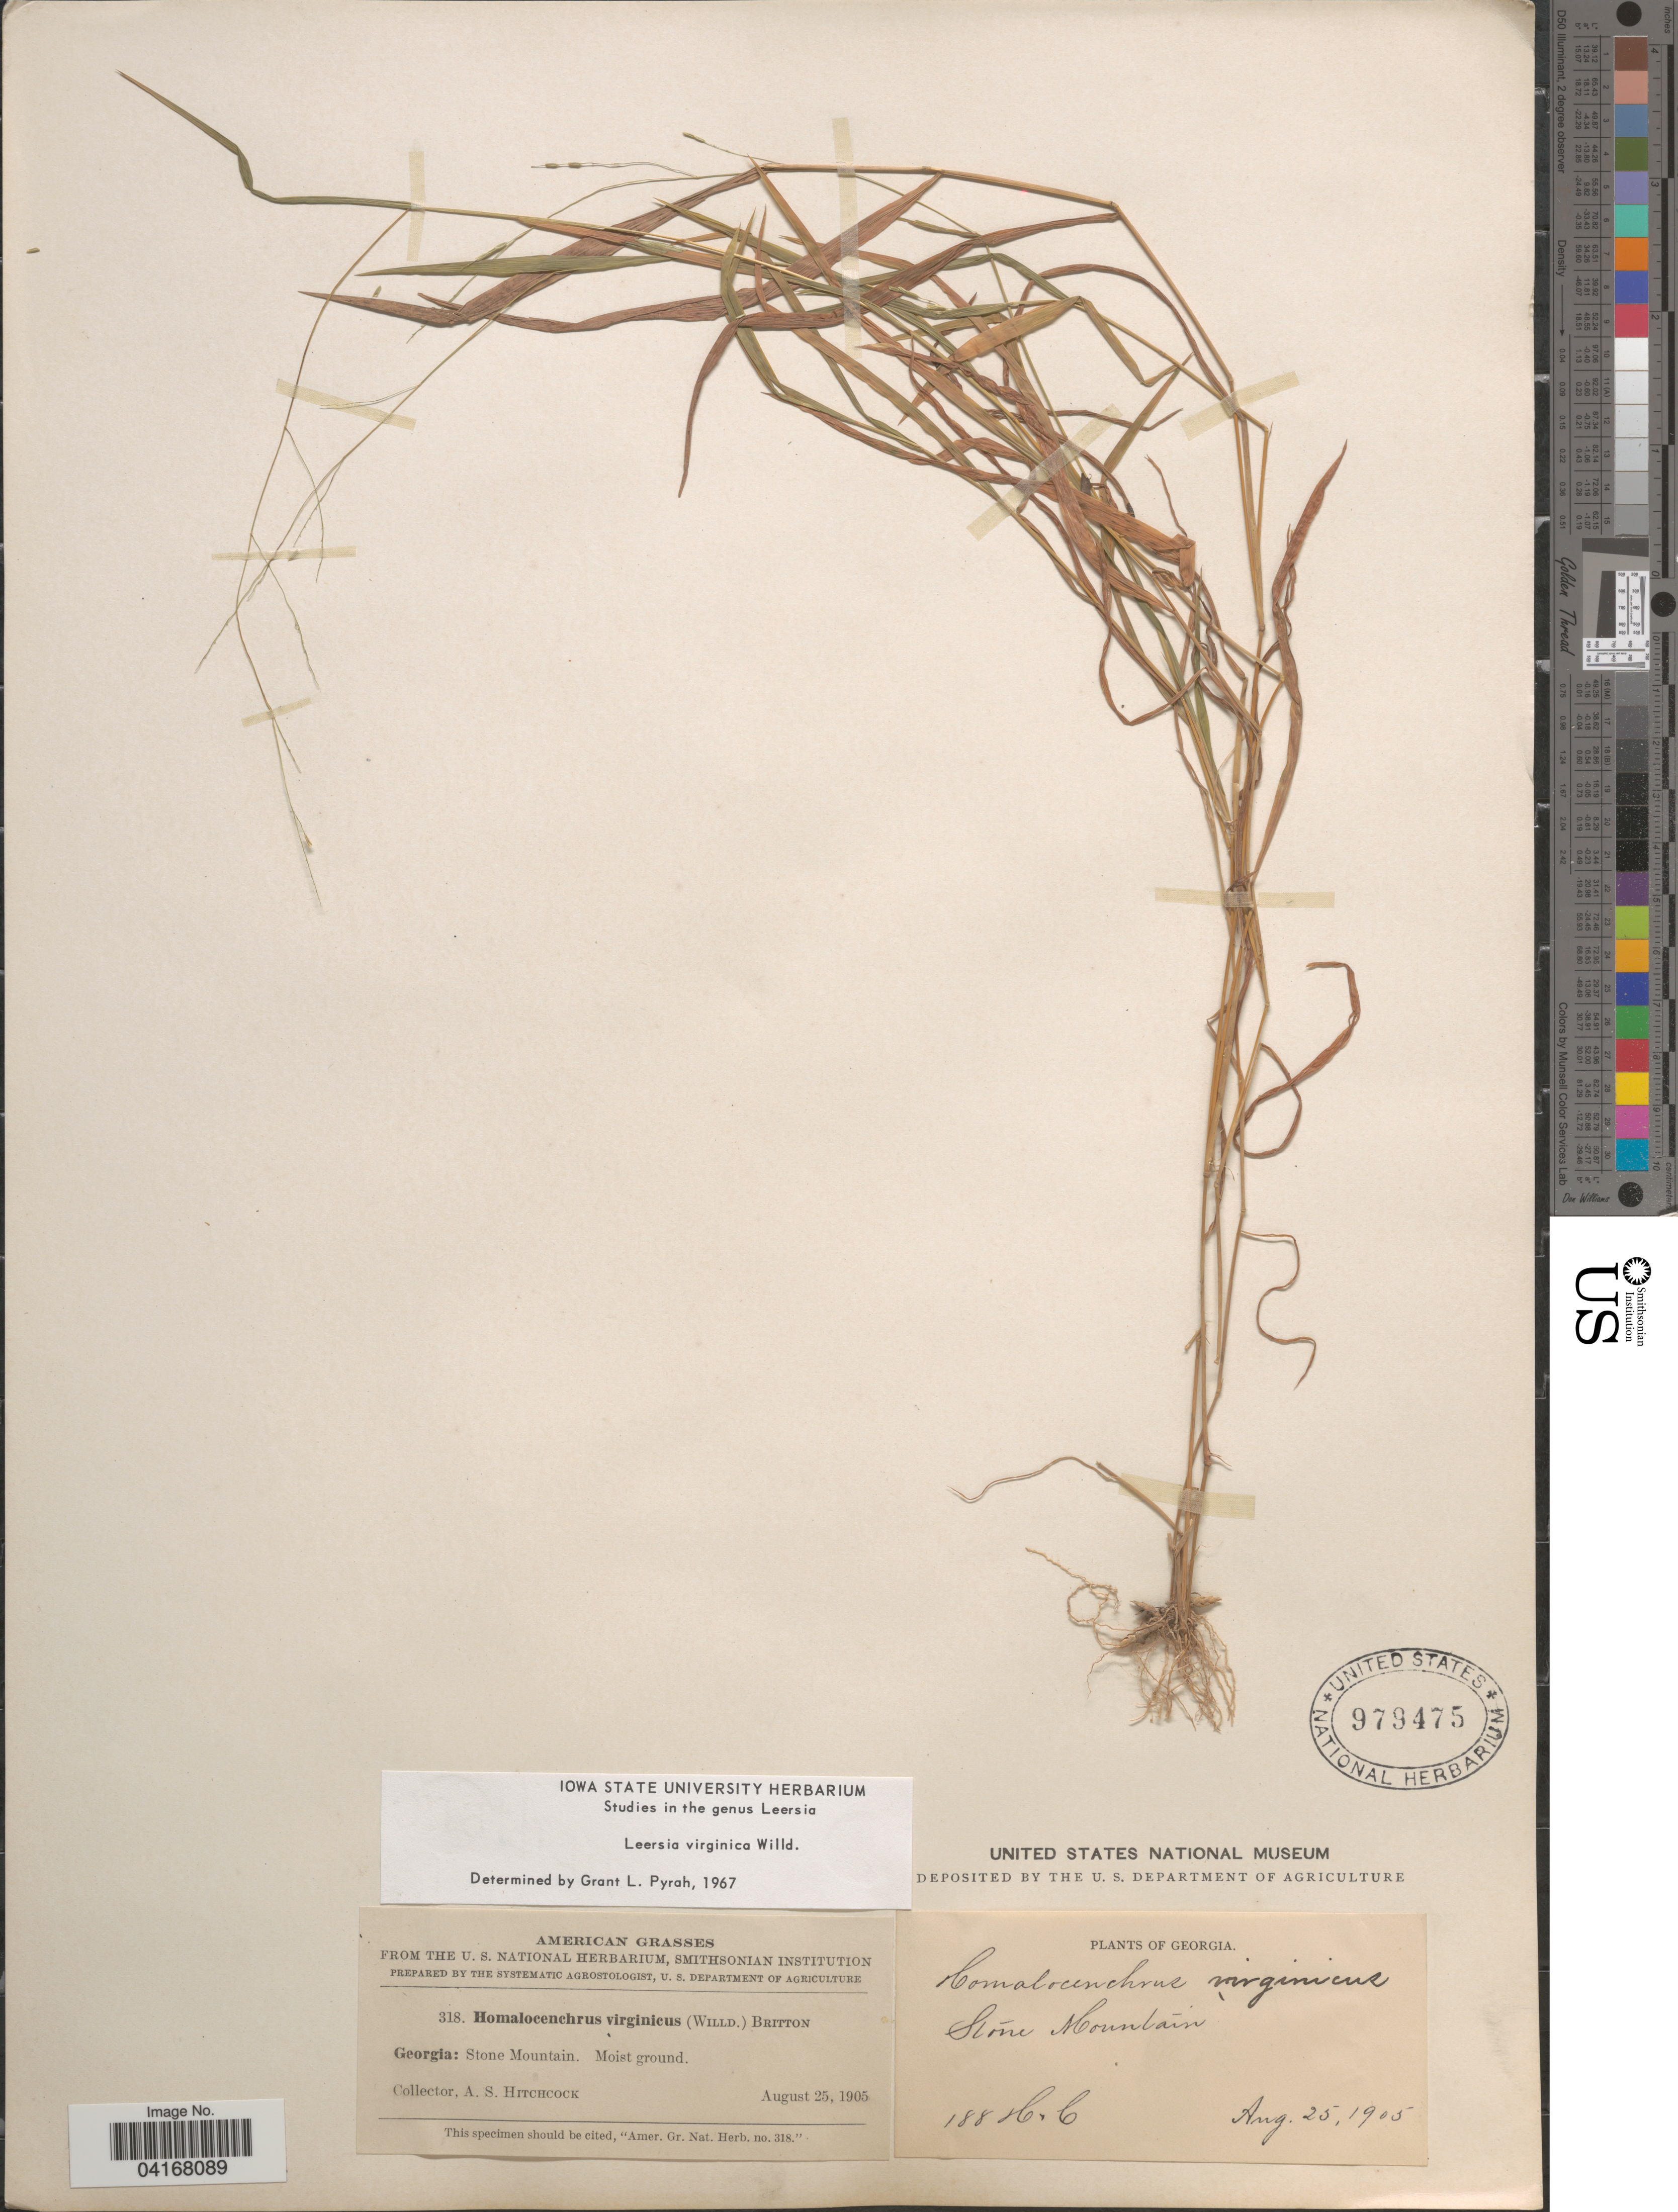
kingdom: Plantae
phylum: Tracheophyta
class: Liliopsida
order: Poales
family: Poaceae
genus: Leersia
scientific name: Leersia virginica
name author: Willd.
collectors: A. S. Hitchcock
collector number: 318/188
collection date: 1905-08-25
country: United States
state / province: Georgia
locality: Stone Mountain.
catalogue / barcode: US 979475